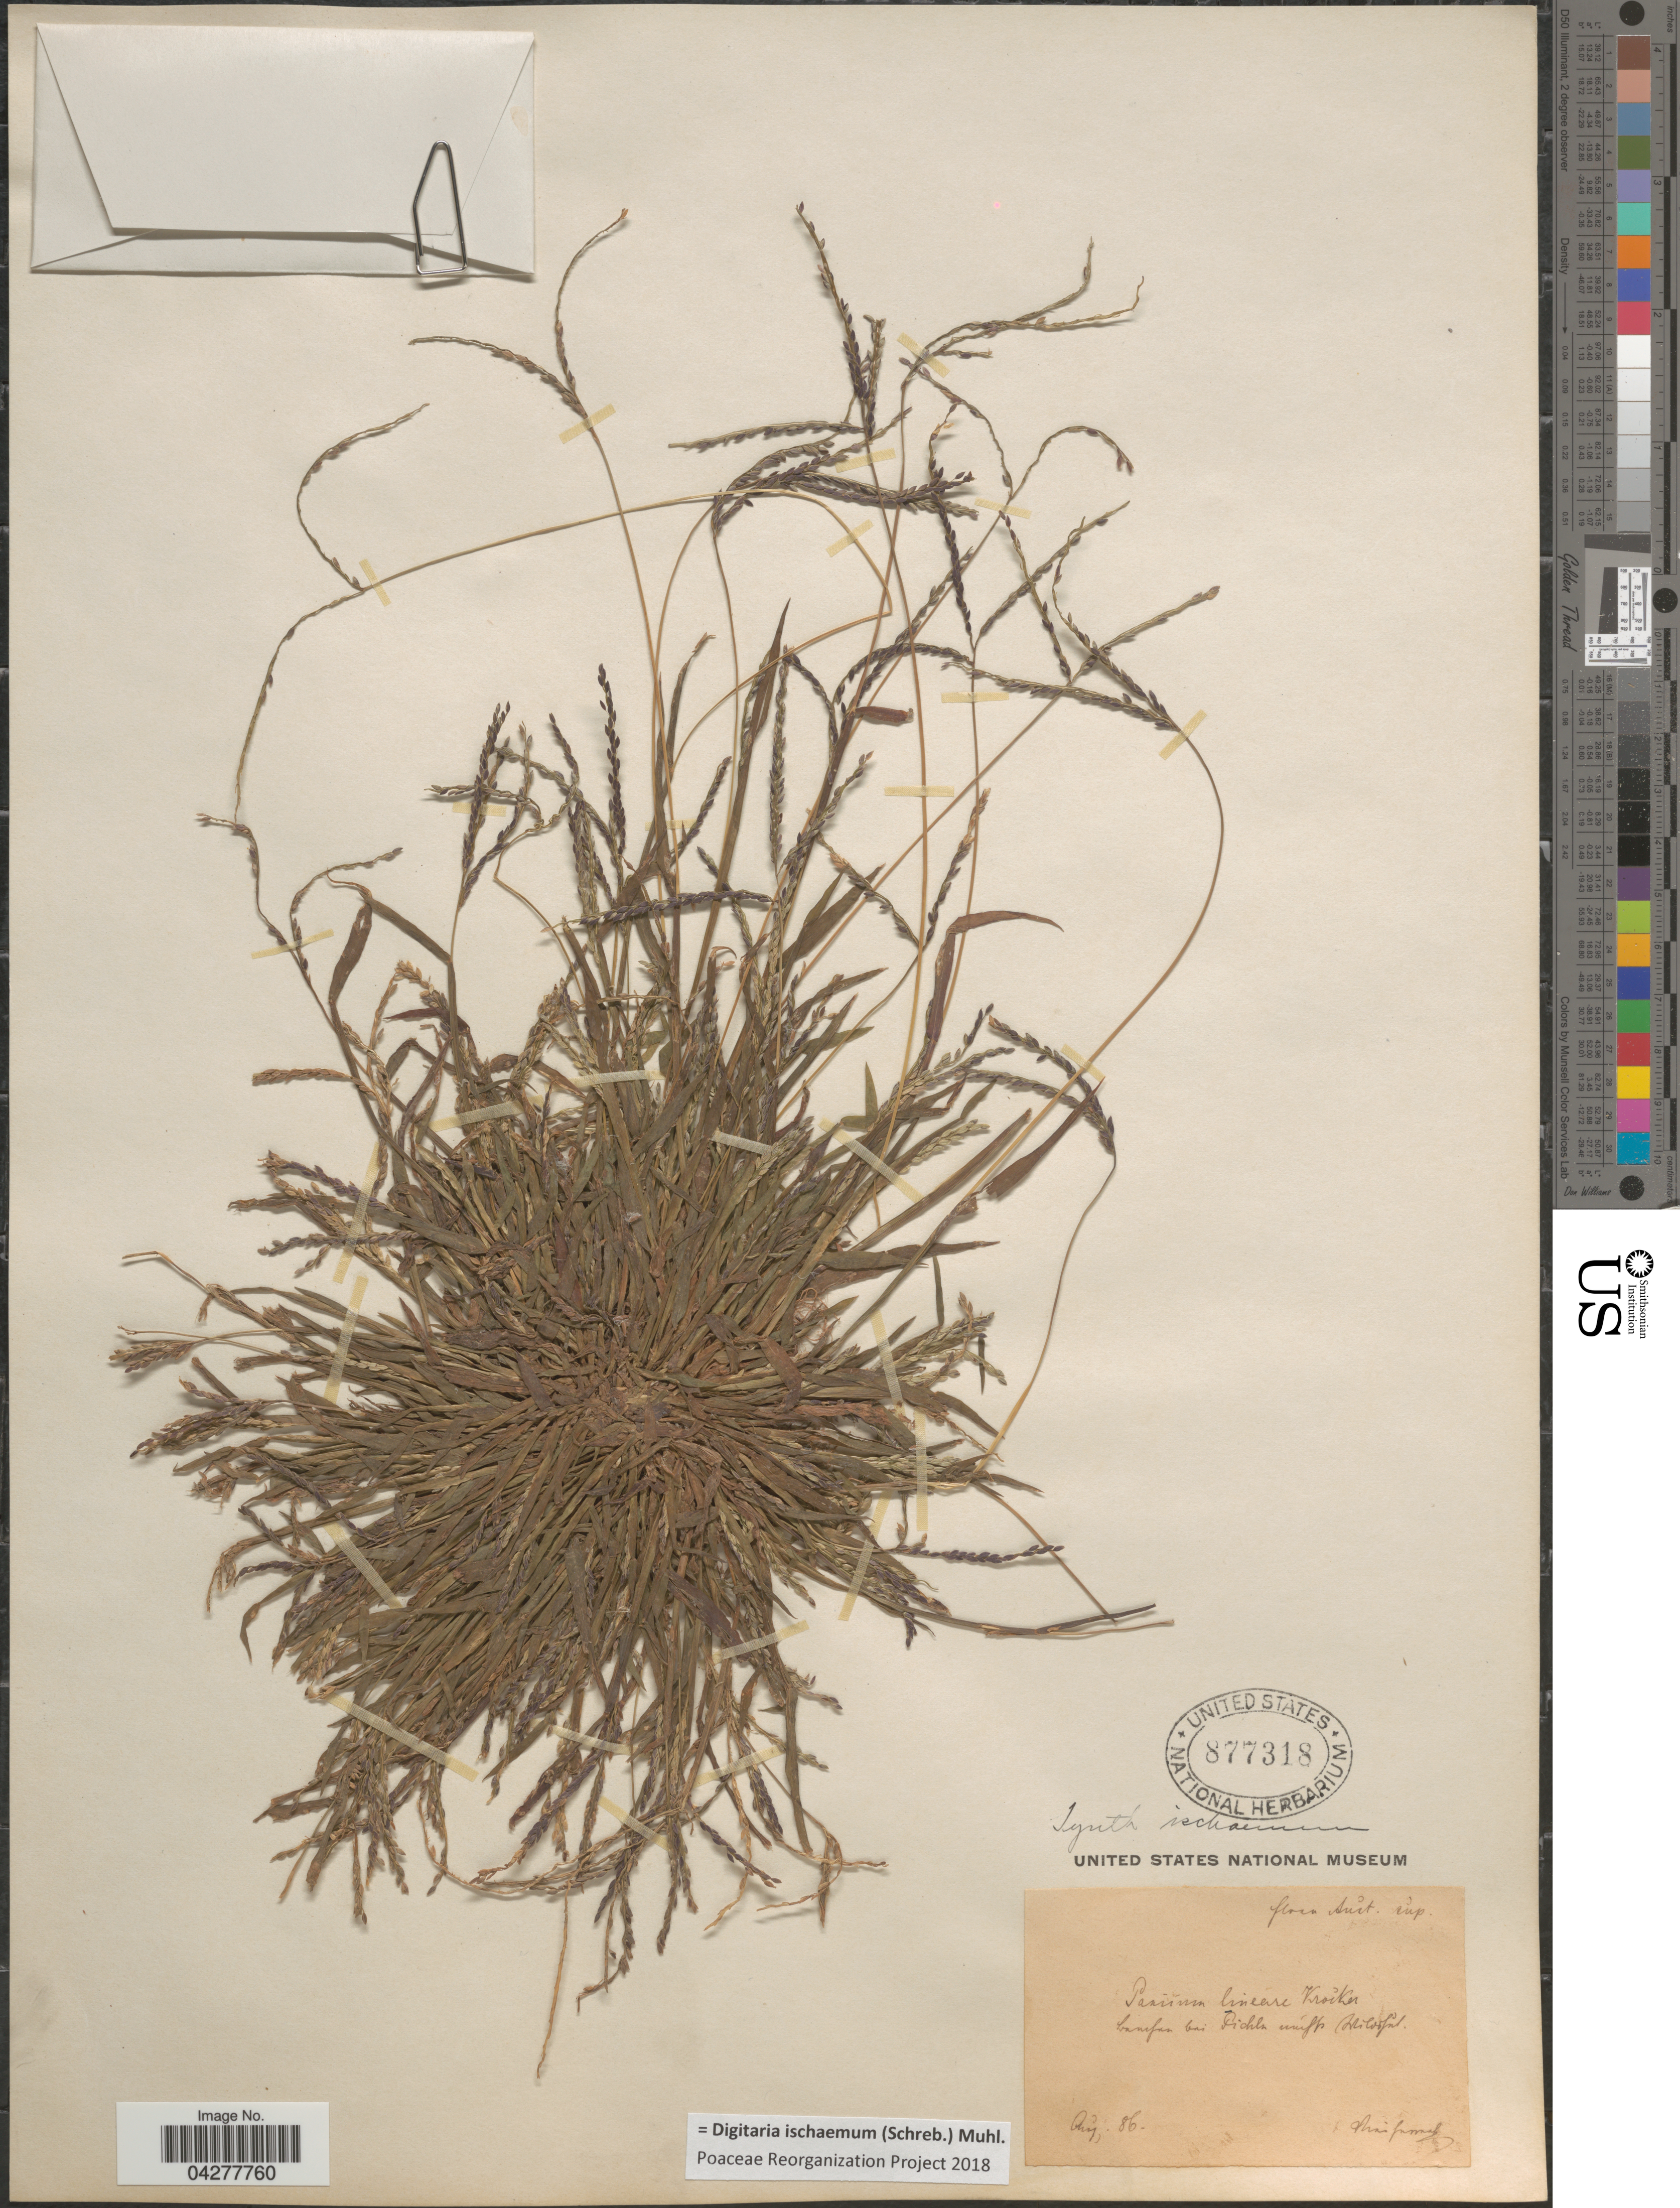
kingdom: Plantae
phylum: Tracheophyta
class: Liliopsida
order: Poales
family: Poaceae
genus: Digitaria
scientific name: Digitaria ischaemum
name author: (Schreber) Schreber ex Muhl.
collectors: F. Vierhapper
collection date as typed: Transcribed d/m/y: /8/86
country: Austria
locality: [illegible text] Bei Pichln unisp Brilosfal.[interpreted]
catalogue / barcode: US 877318